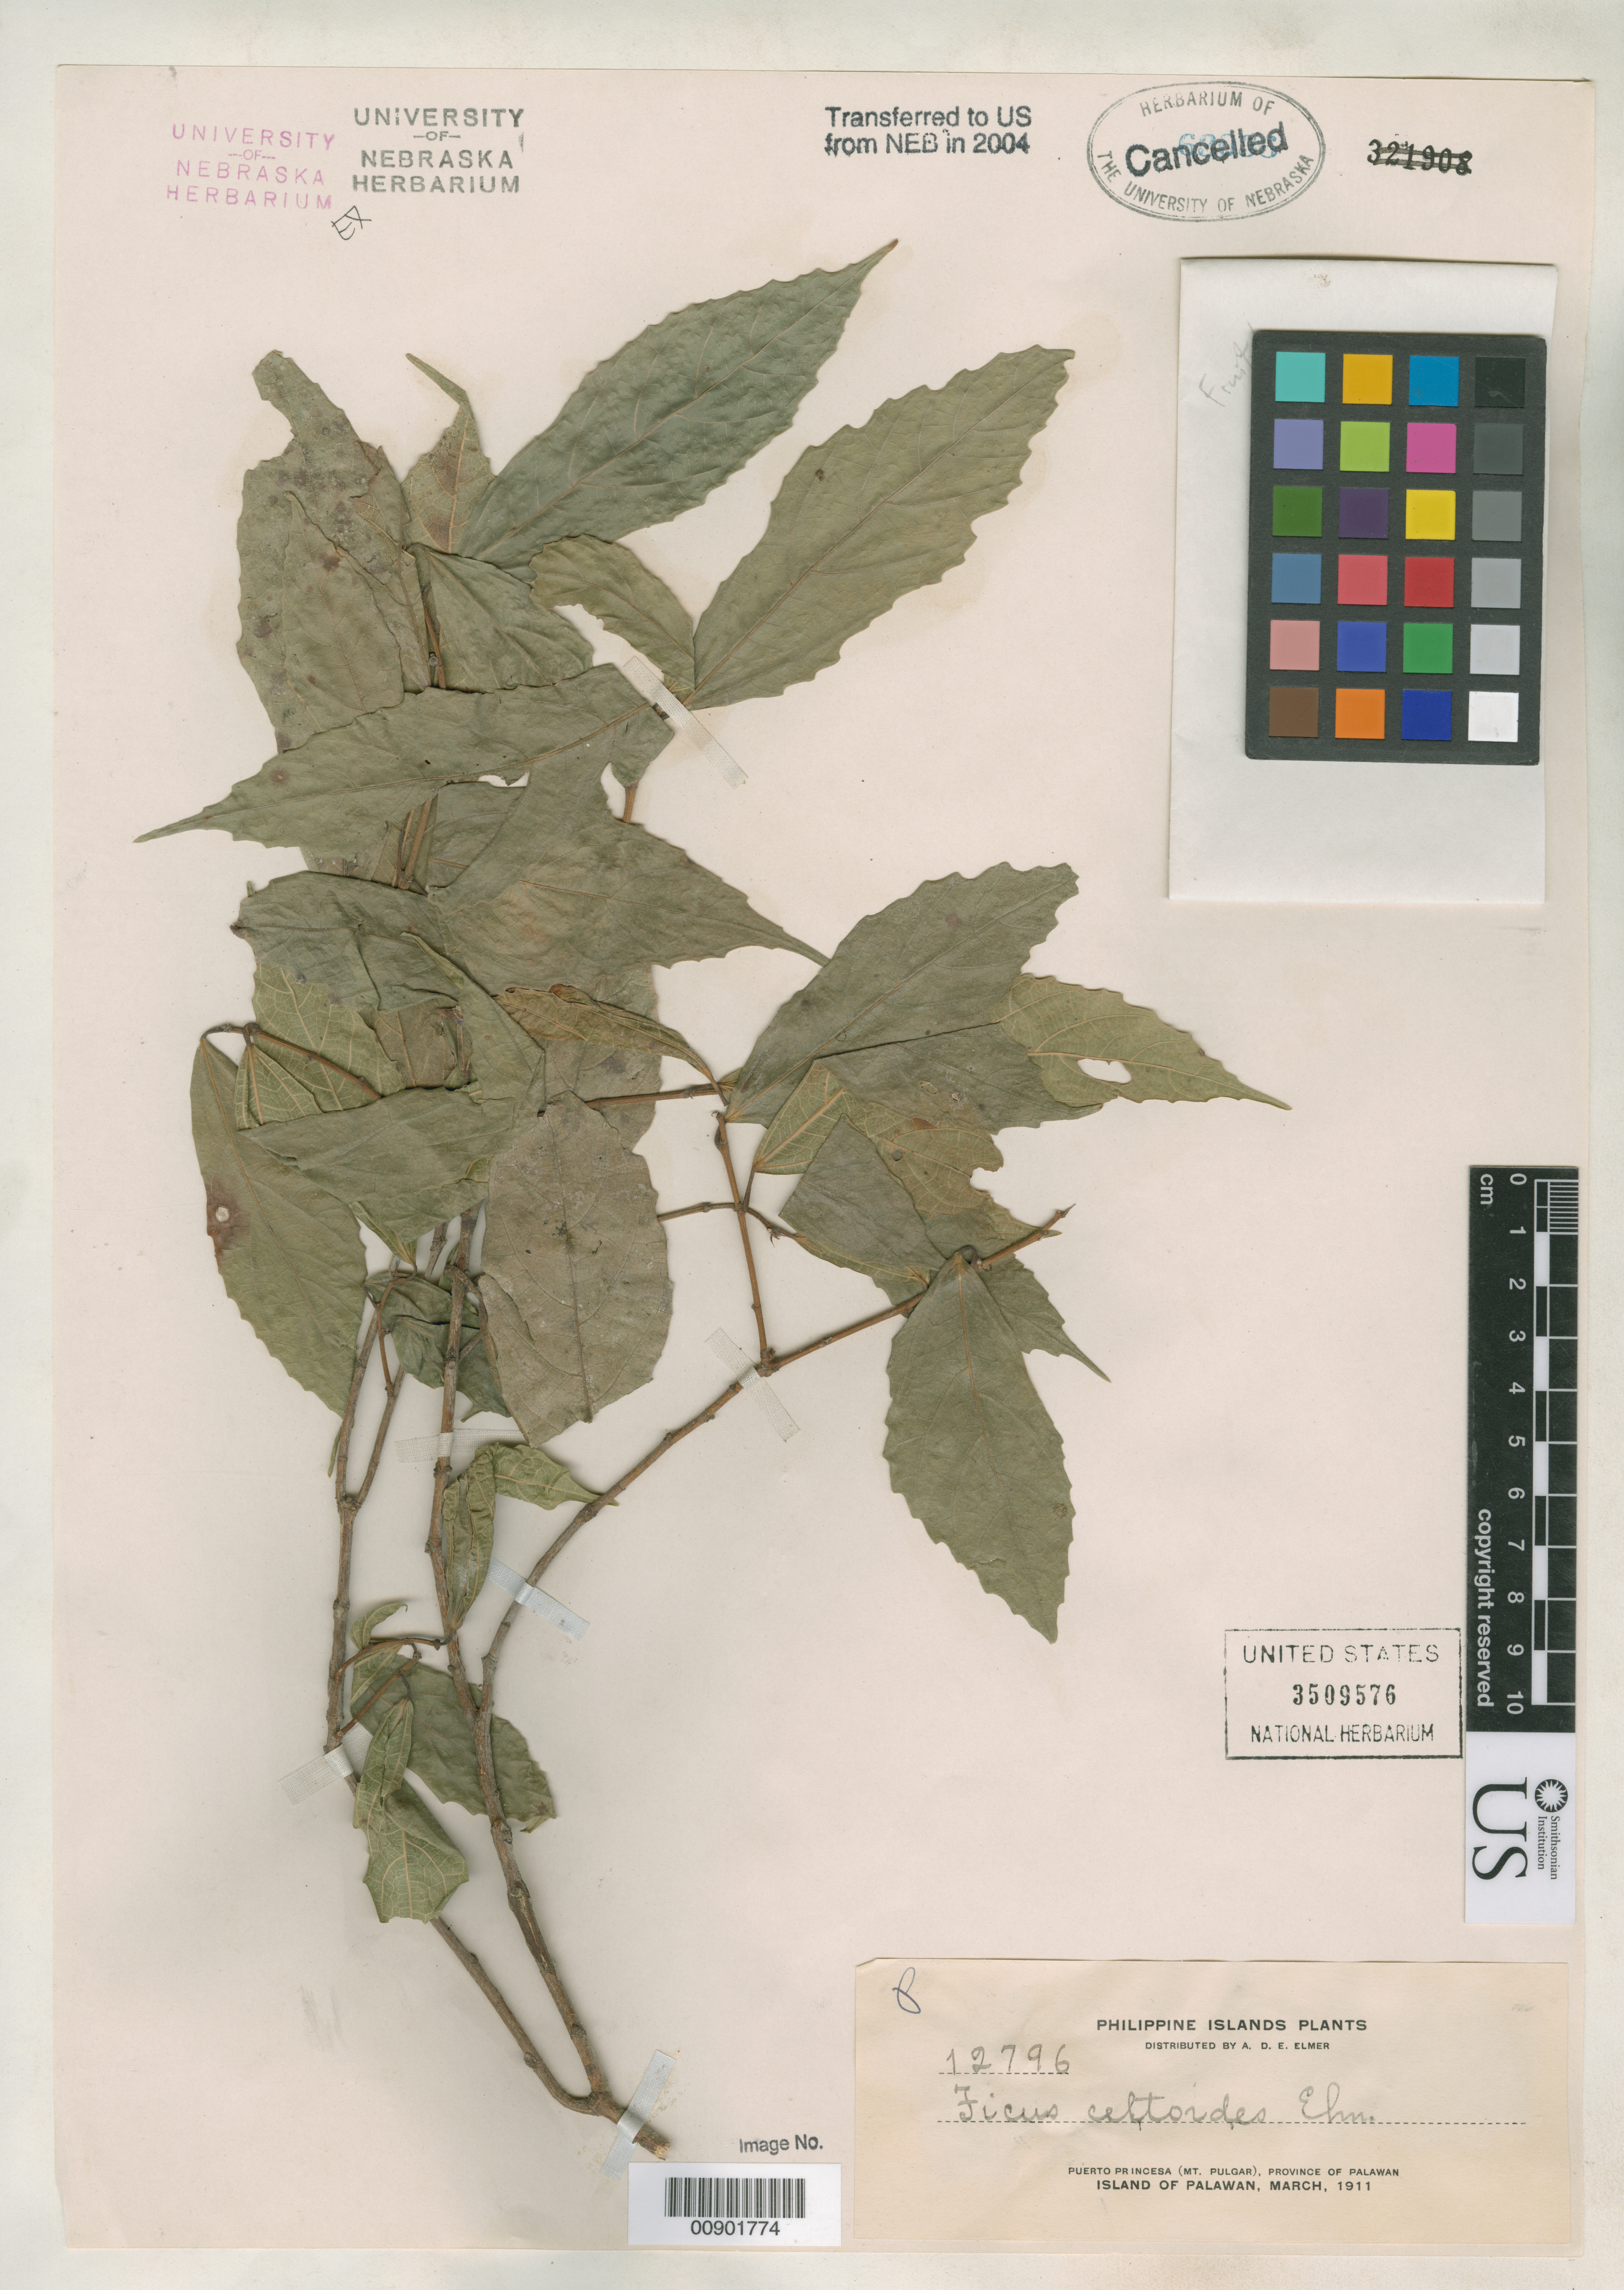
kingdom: Plantae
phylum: Tracheophyta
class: Magnoliopsida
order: Rosales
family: Moraceae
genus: Ficus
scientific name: Ficus celtoides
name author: Elmer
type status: Isotype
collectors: A. D. E. Elmer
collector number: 12796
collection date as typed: Mar 1911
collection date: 1911-03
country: Philippines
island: Palawan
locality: Puerto Princesa (Mt. Pulgar), Province of Palawan.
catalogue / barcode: US 3509576